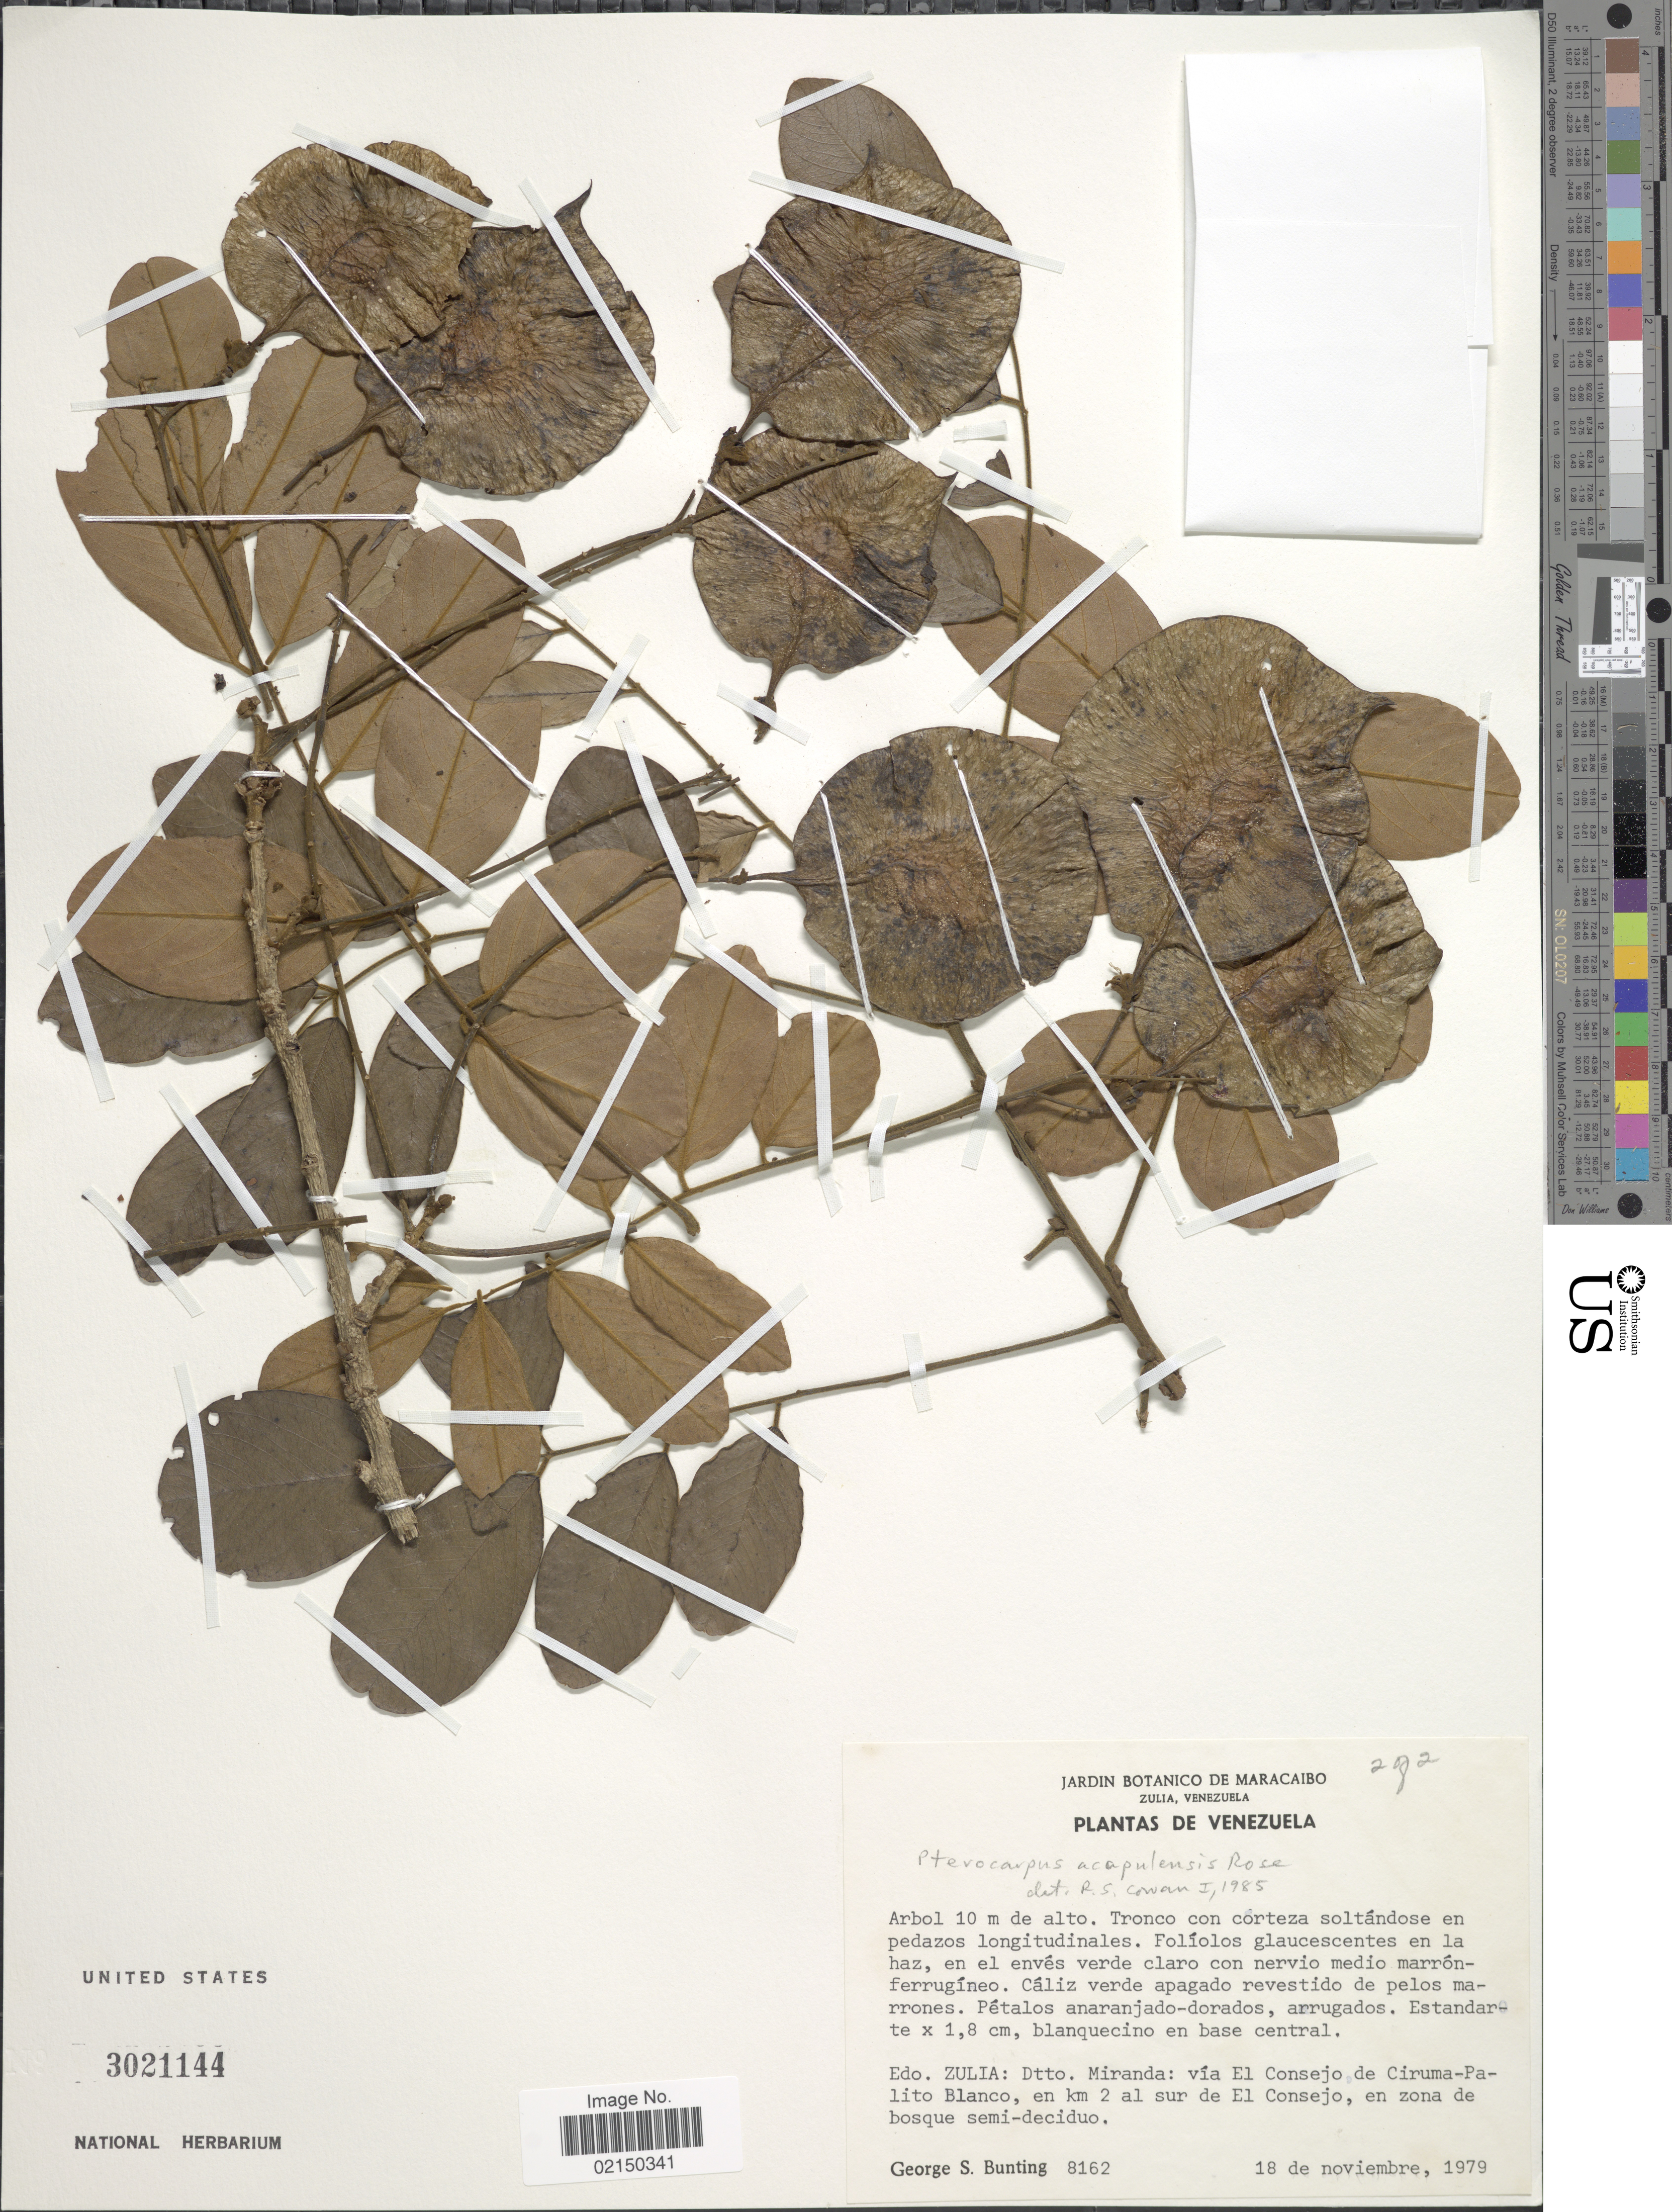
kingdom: Plantae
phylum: Tracheophyta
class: Magnoliopsida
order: Fabales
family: Fabaceae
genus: Pterocarpus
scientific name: Pterocarpus acapulcensis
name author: Rose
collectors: G. S. Bunting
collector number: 8162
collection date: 1979-11-18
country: Venezuela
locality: Edo. Zulia: Dtto. Miranda: via El Consejo de Ciruma-Palito Blanco, en km 2 al sur de El Consejo, en zona de bosque semi-deciduo.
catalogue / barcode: US 3021144